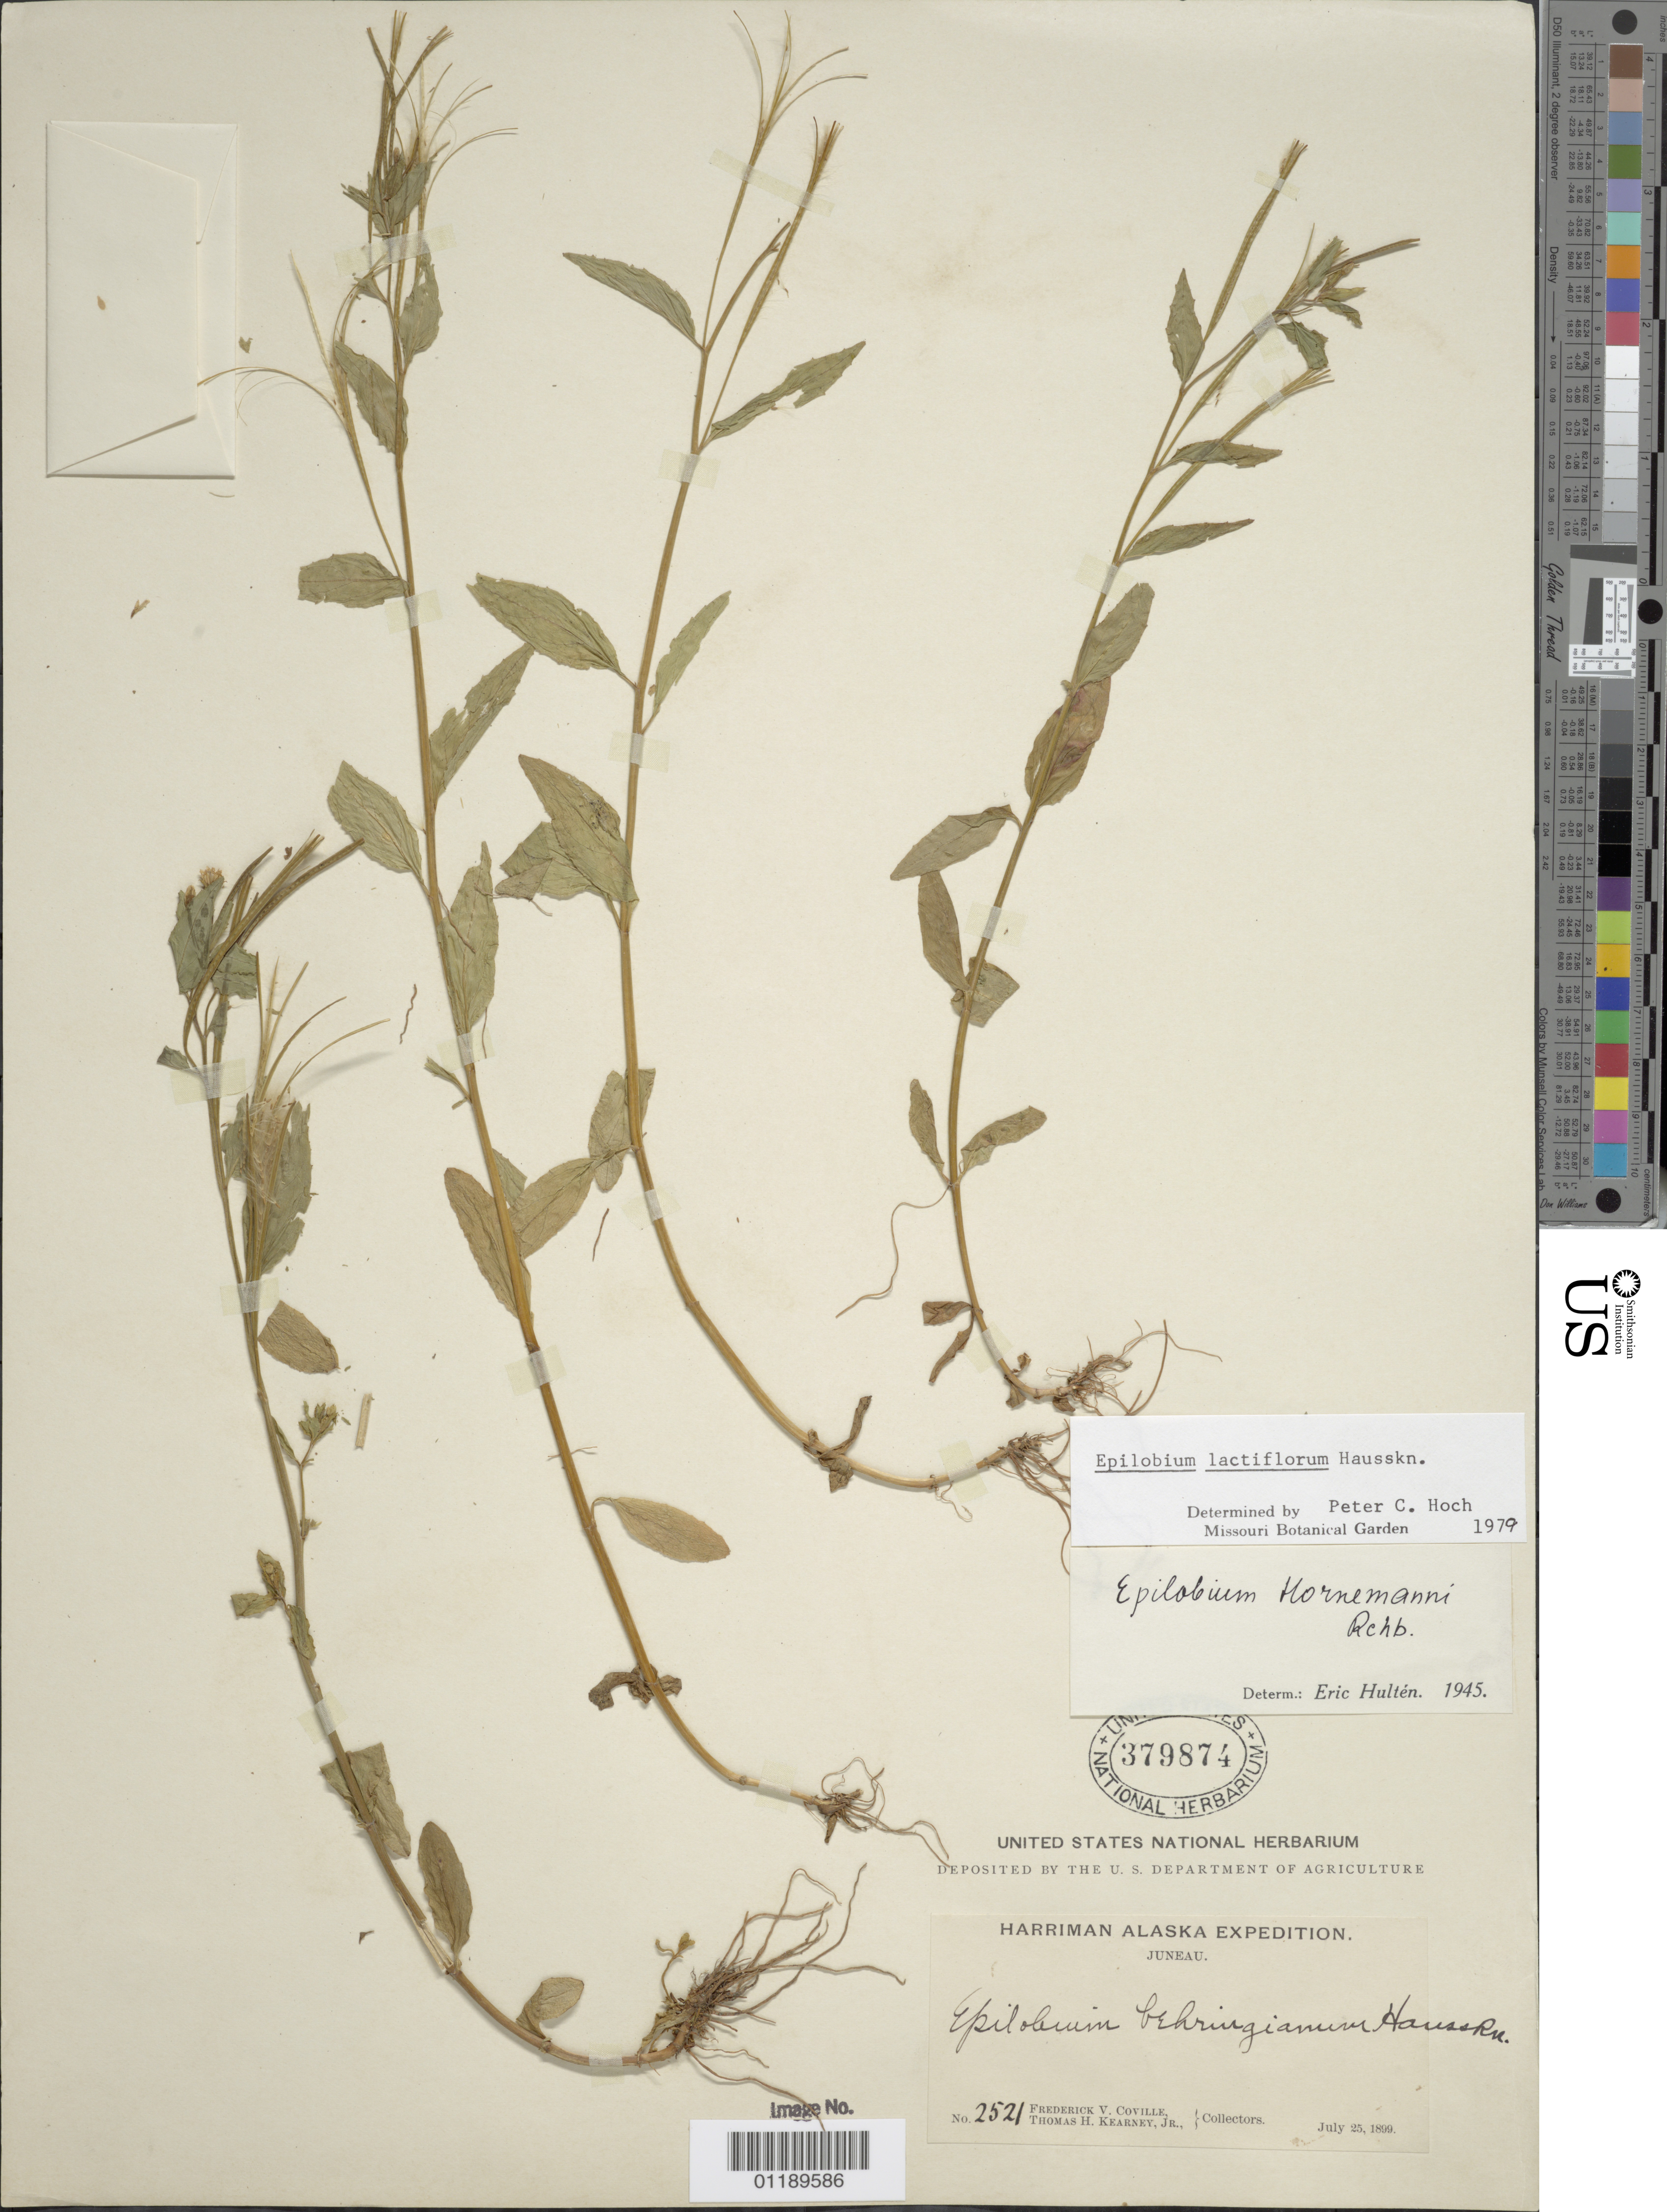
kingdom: Plantae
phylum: Tracheophyta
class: Magnoliopsida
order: Myrtales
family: Onagraceae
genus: Epilobium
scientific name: Epilobium lactiflorum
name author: Hausskn.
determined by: Hoch, P. C.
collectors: F. V. Coville & T. H. Kearney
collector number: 2521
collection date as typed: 25 Jul 1899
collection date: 1899-07-25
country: United States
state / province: Alaska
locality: Juneau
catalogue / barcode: US 379874